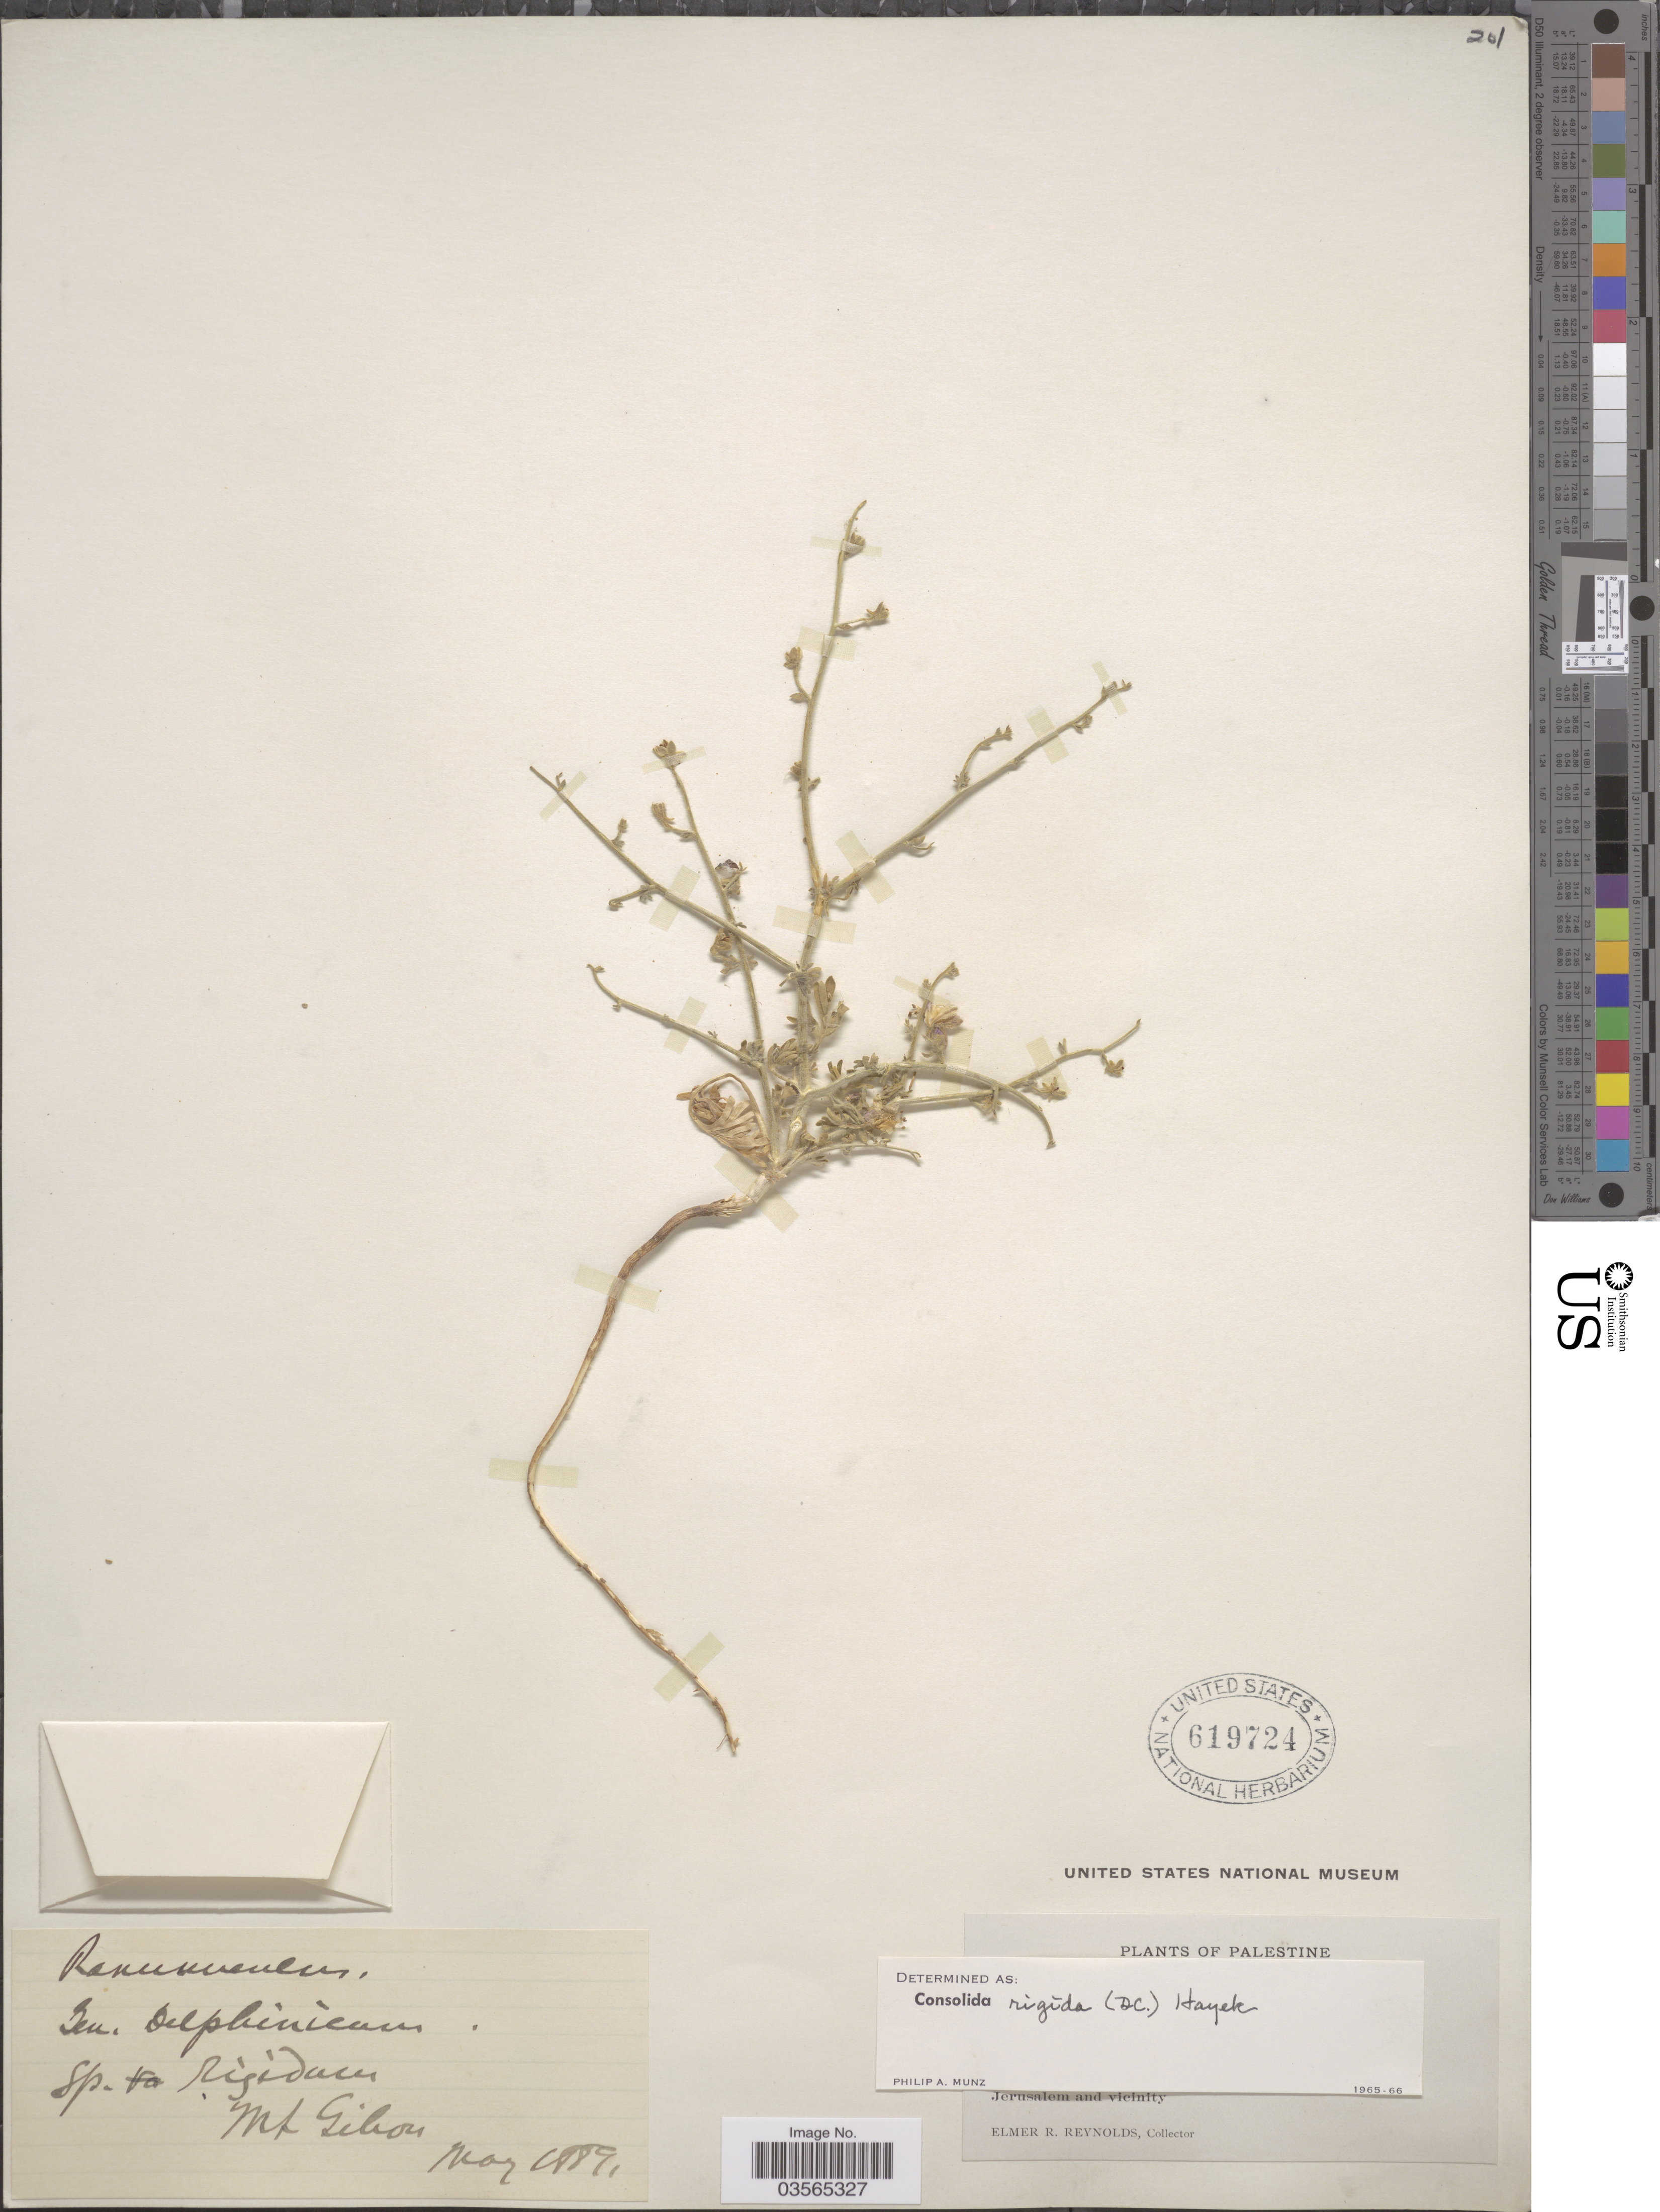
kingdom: Plantae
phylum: Tracheophyta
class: Magnoliopsida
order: Ranunculales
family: Ranunculaceae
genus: Delphinium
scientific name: Delphinium incanum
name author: E.D. Clarke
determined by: Strong, Mark T., (BOT), Smithsonian Institution - National Museum of Natural History (UNITED STATES)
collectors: E. Reynolds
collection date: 1889-05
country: Israel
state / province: Jerusalem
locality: Palestine. Jerusalem and vicinity. Mt Gibon.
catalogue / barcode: US 619724